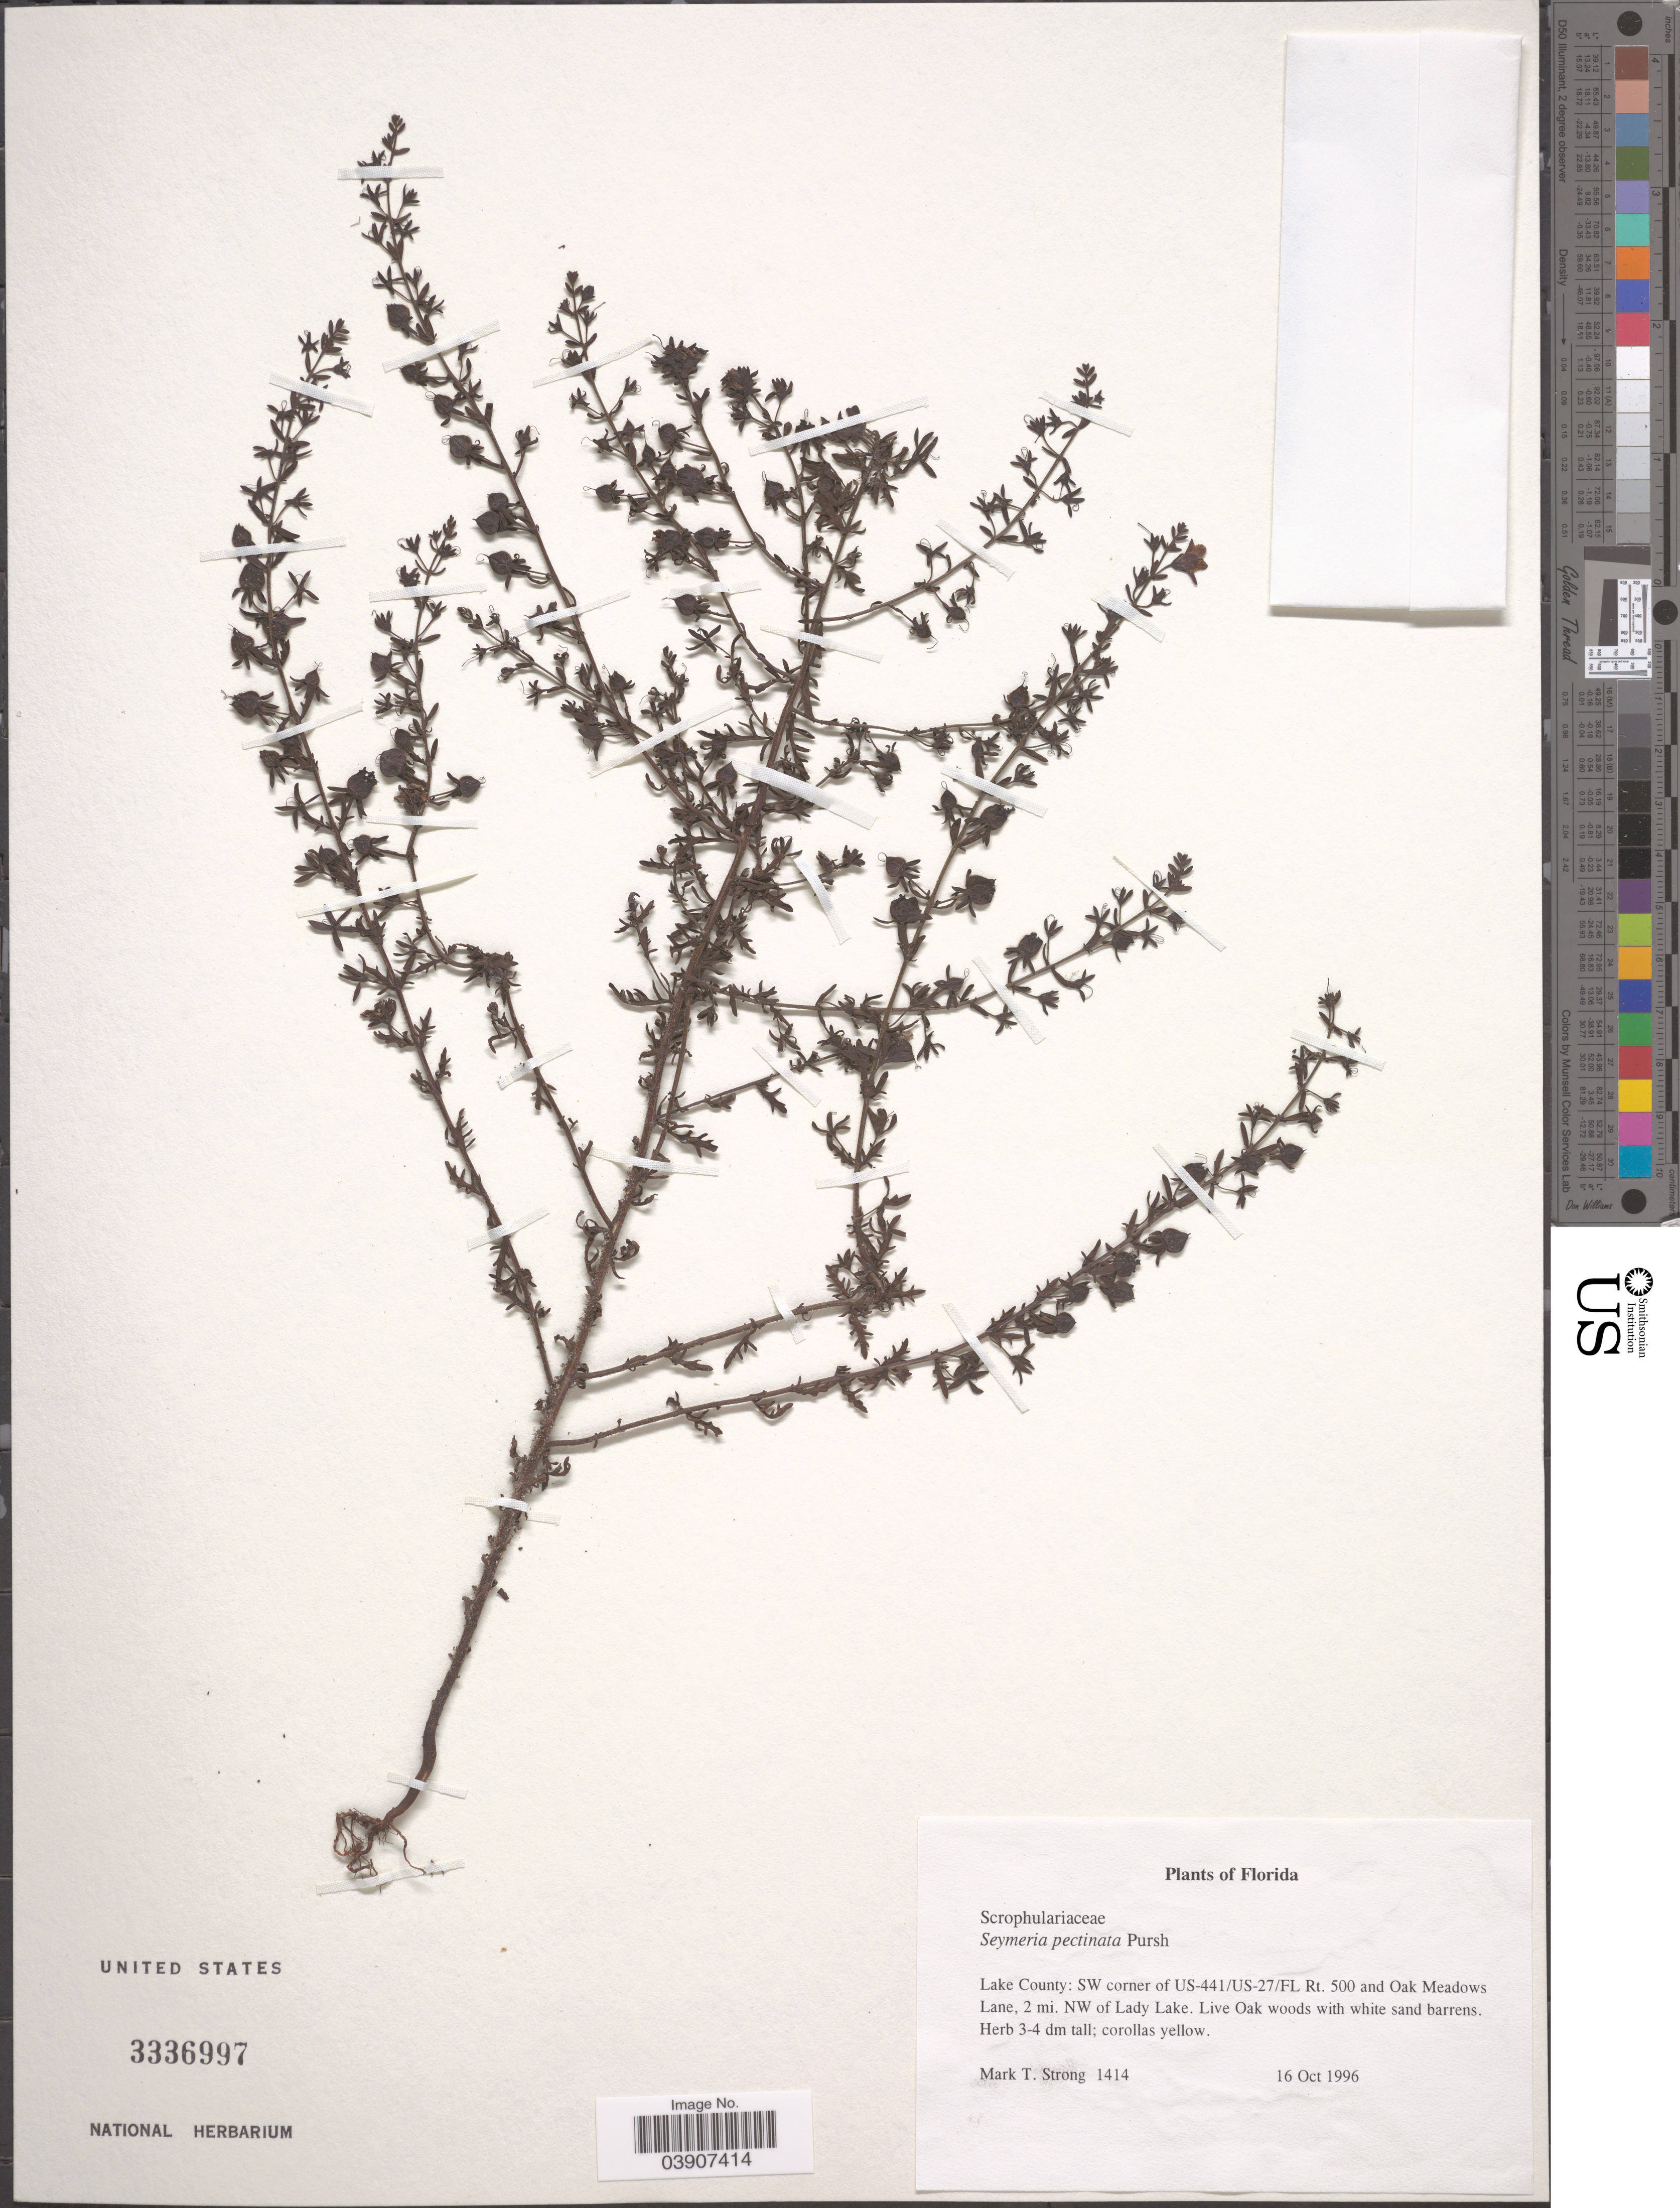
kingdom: Plantae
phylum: Tracheophyta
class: Magnoliopsida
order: Lamiales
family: Orobanchaceae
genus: Seymeria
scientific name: Seymeria pectinata var. pectinata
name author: Pursh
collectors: M. T. Strong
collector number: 1414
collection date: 1996-10-16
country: United States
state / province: Florida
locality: Lake County: SW corner of US-441/US-27/FL Rt. 500 and Oak Meadows Lane, 2 mi. NW of Lady Lake.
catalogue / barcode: US 3336997